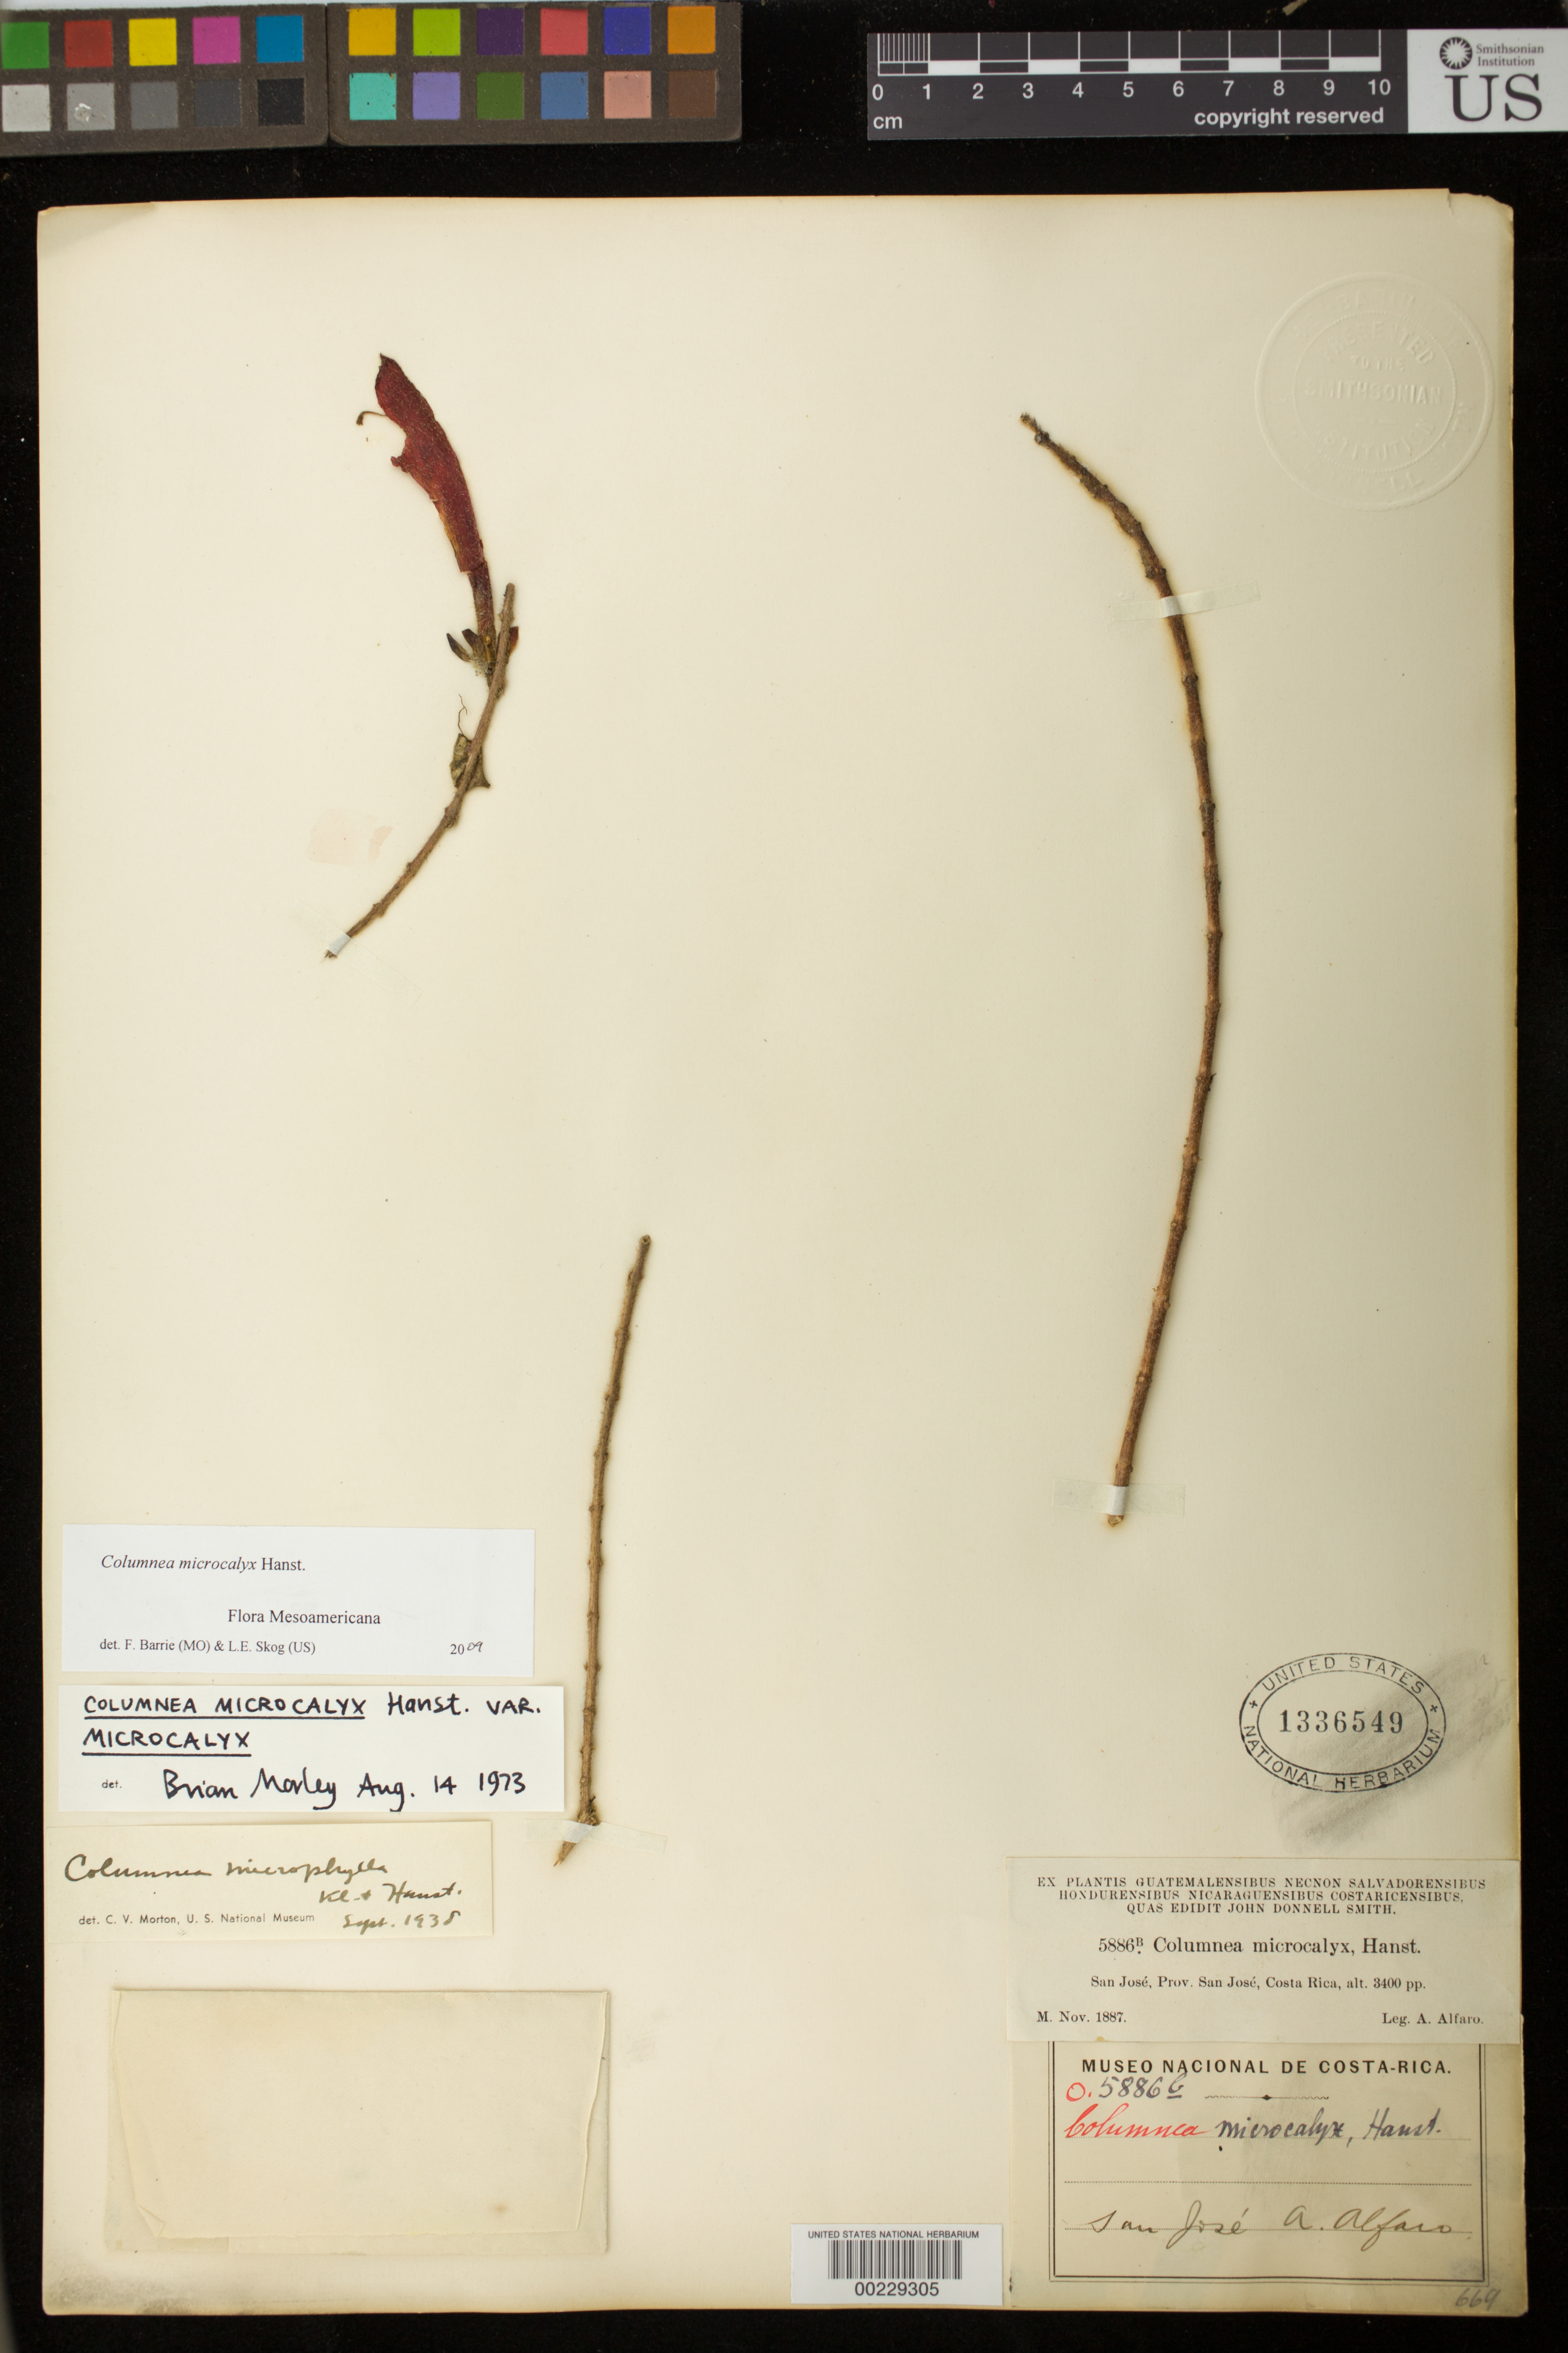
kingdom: Plantae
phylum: Tracheophyta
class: Magnoliopsida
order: Lamiales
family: Gesneriaceae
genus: Columnea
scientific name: Columnea microcalyx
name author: Hanst.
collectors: A. Alfaro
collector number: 5886 B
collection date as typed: Nov 1887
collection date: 1887-11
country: Costa Rica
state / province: San José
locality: San Jose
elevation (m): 3400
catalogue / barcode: US 1336549